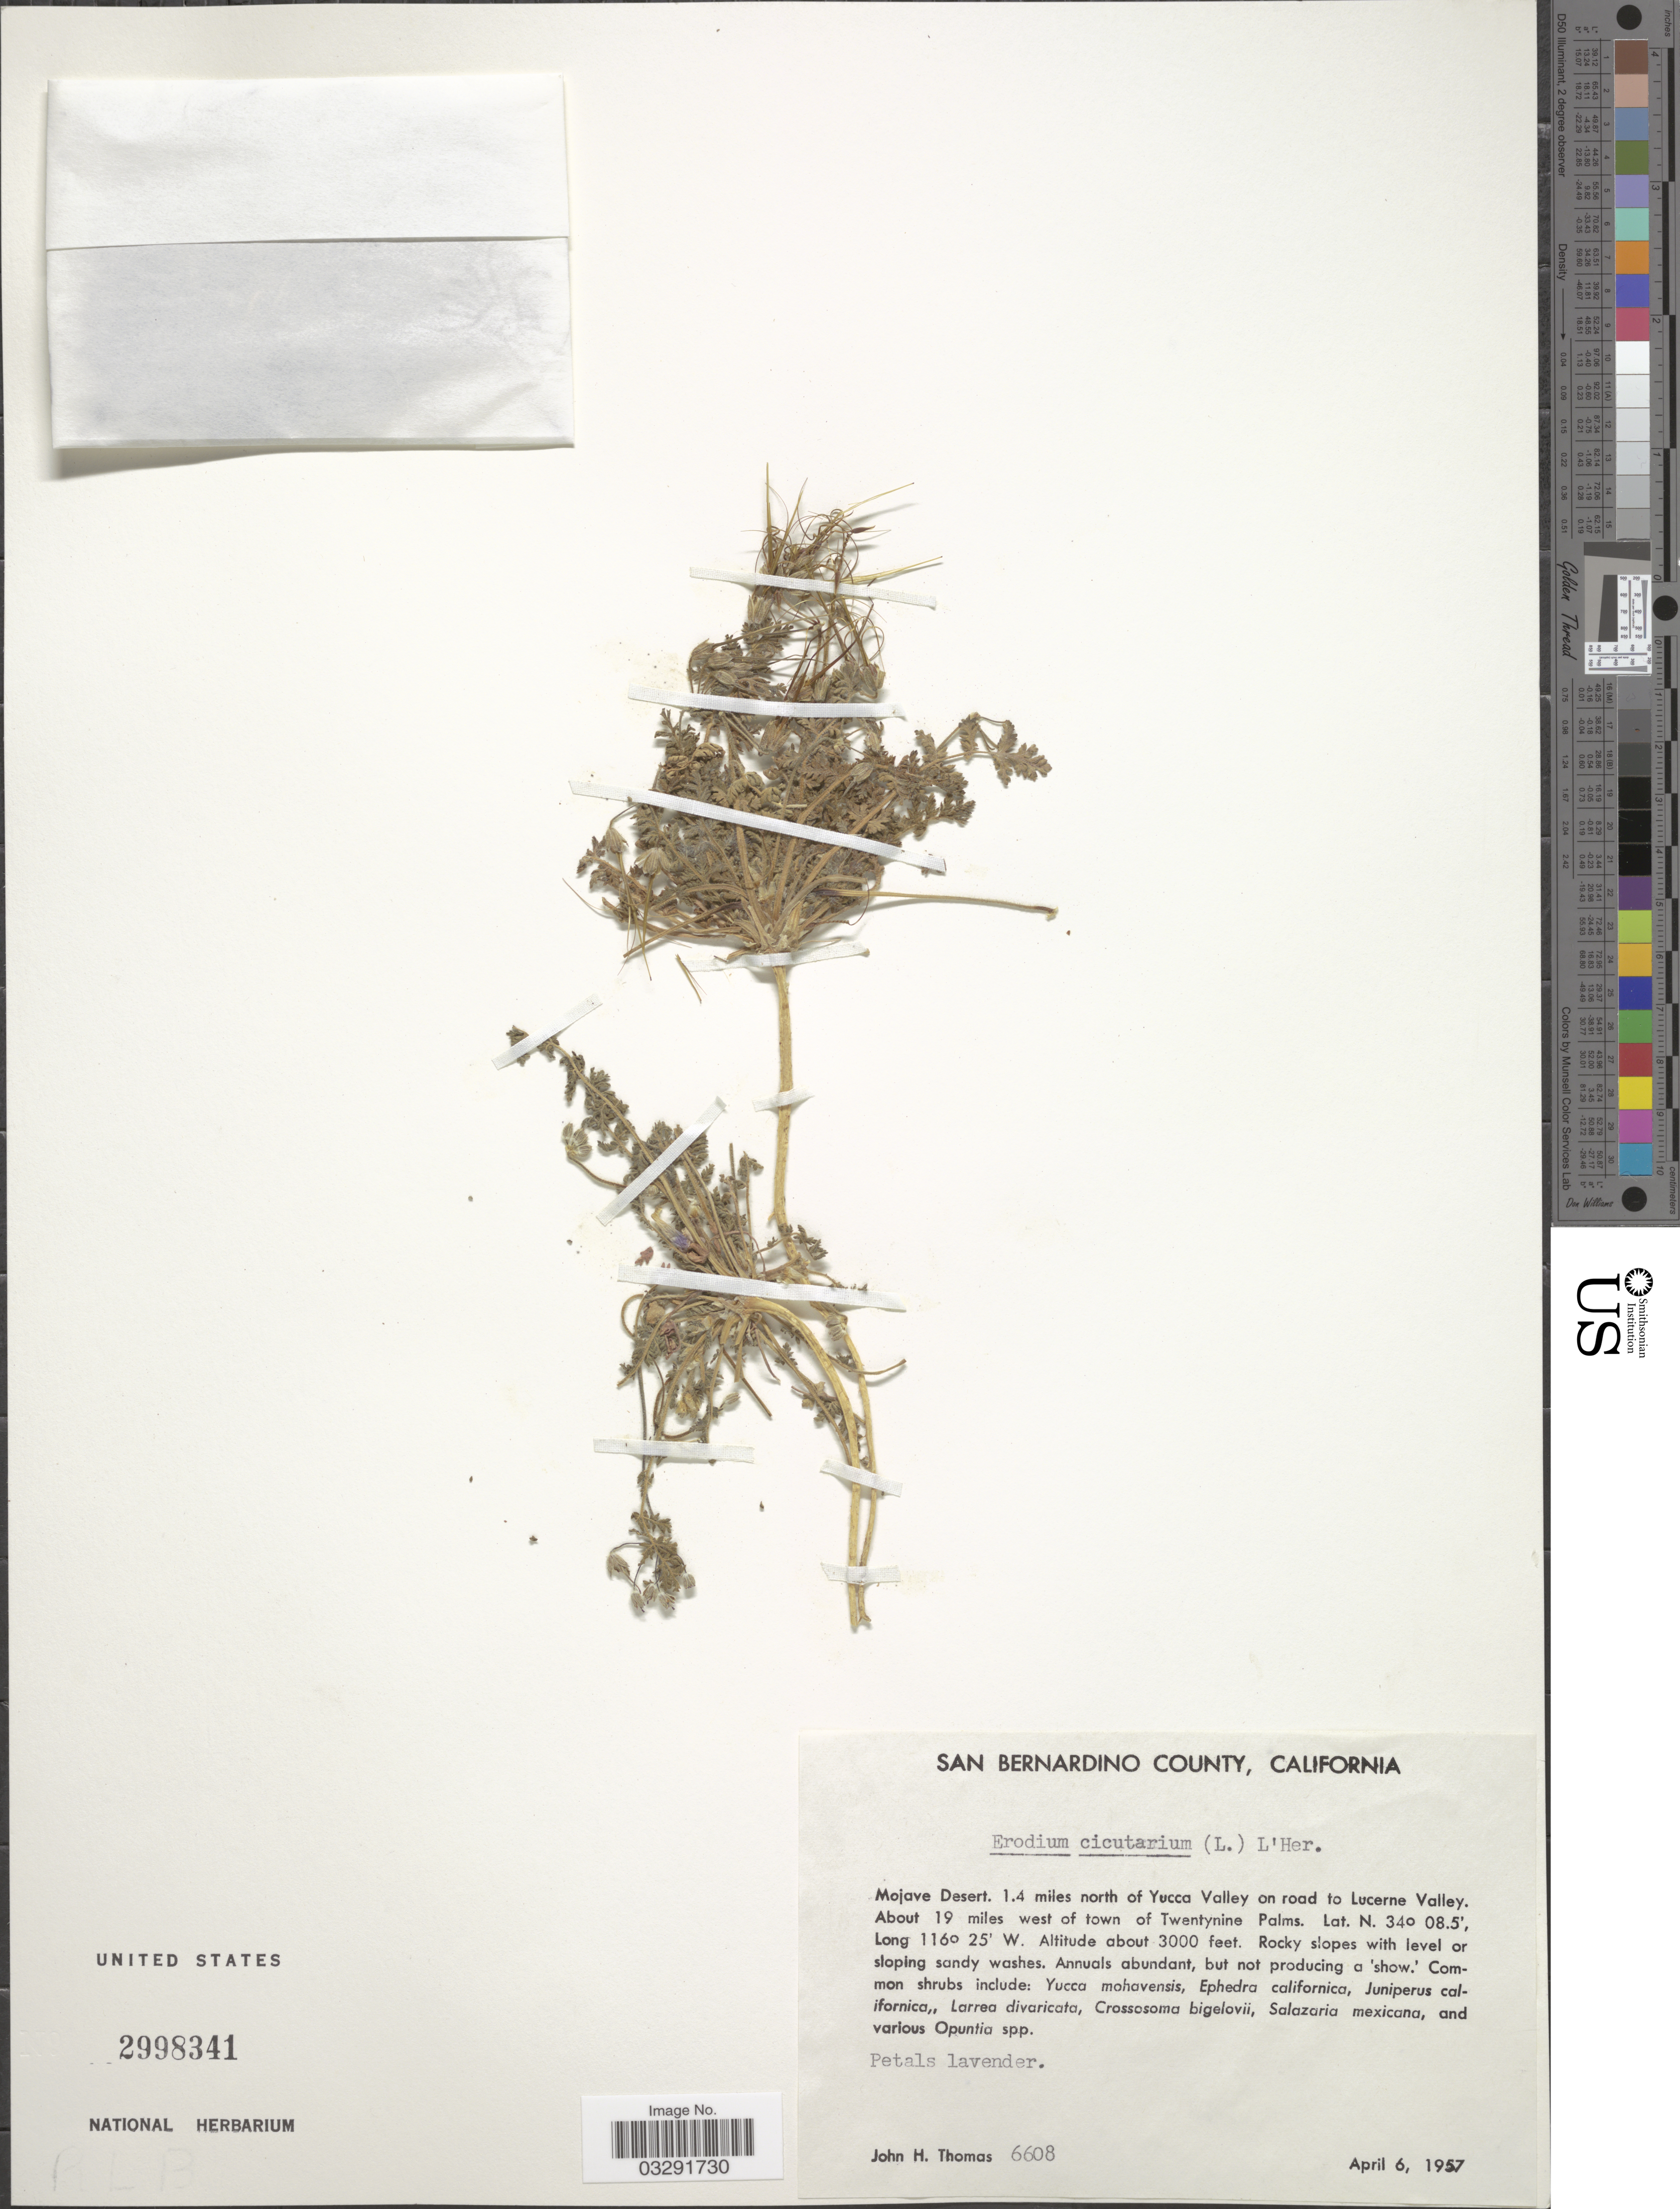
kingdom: Plantae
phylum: Tracheophyta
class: Magnoliopsida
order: Geraniales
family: Geraniaceae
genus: Erodium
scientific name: Erodium cicutarium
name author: (L.) L'Hér.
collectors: J. H. Thomas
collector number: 6608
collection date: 1957-04-06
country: United States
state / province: California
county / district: San Bernardino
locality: San Bernardino County. Mojave Desert. 1.4 miles north of Yucca Valley on road to Lucerne Valley. About 19 miles west of town of Twentynine Palms.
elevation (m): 914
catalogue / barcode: US 2998341